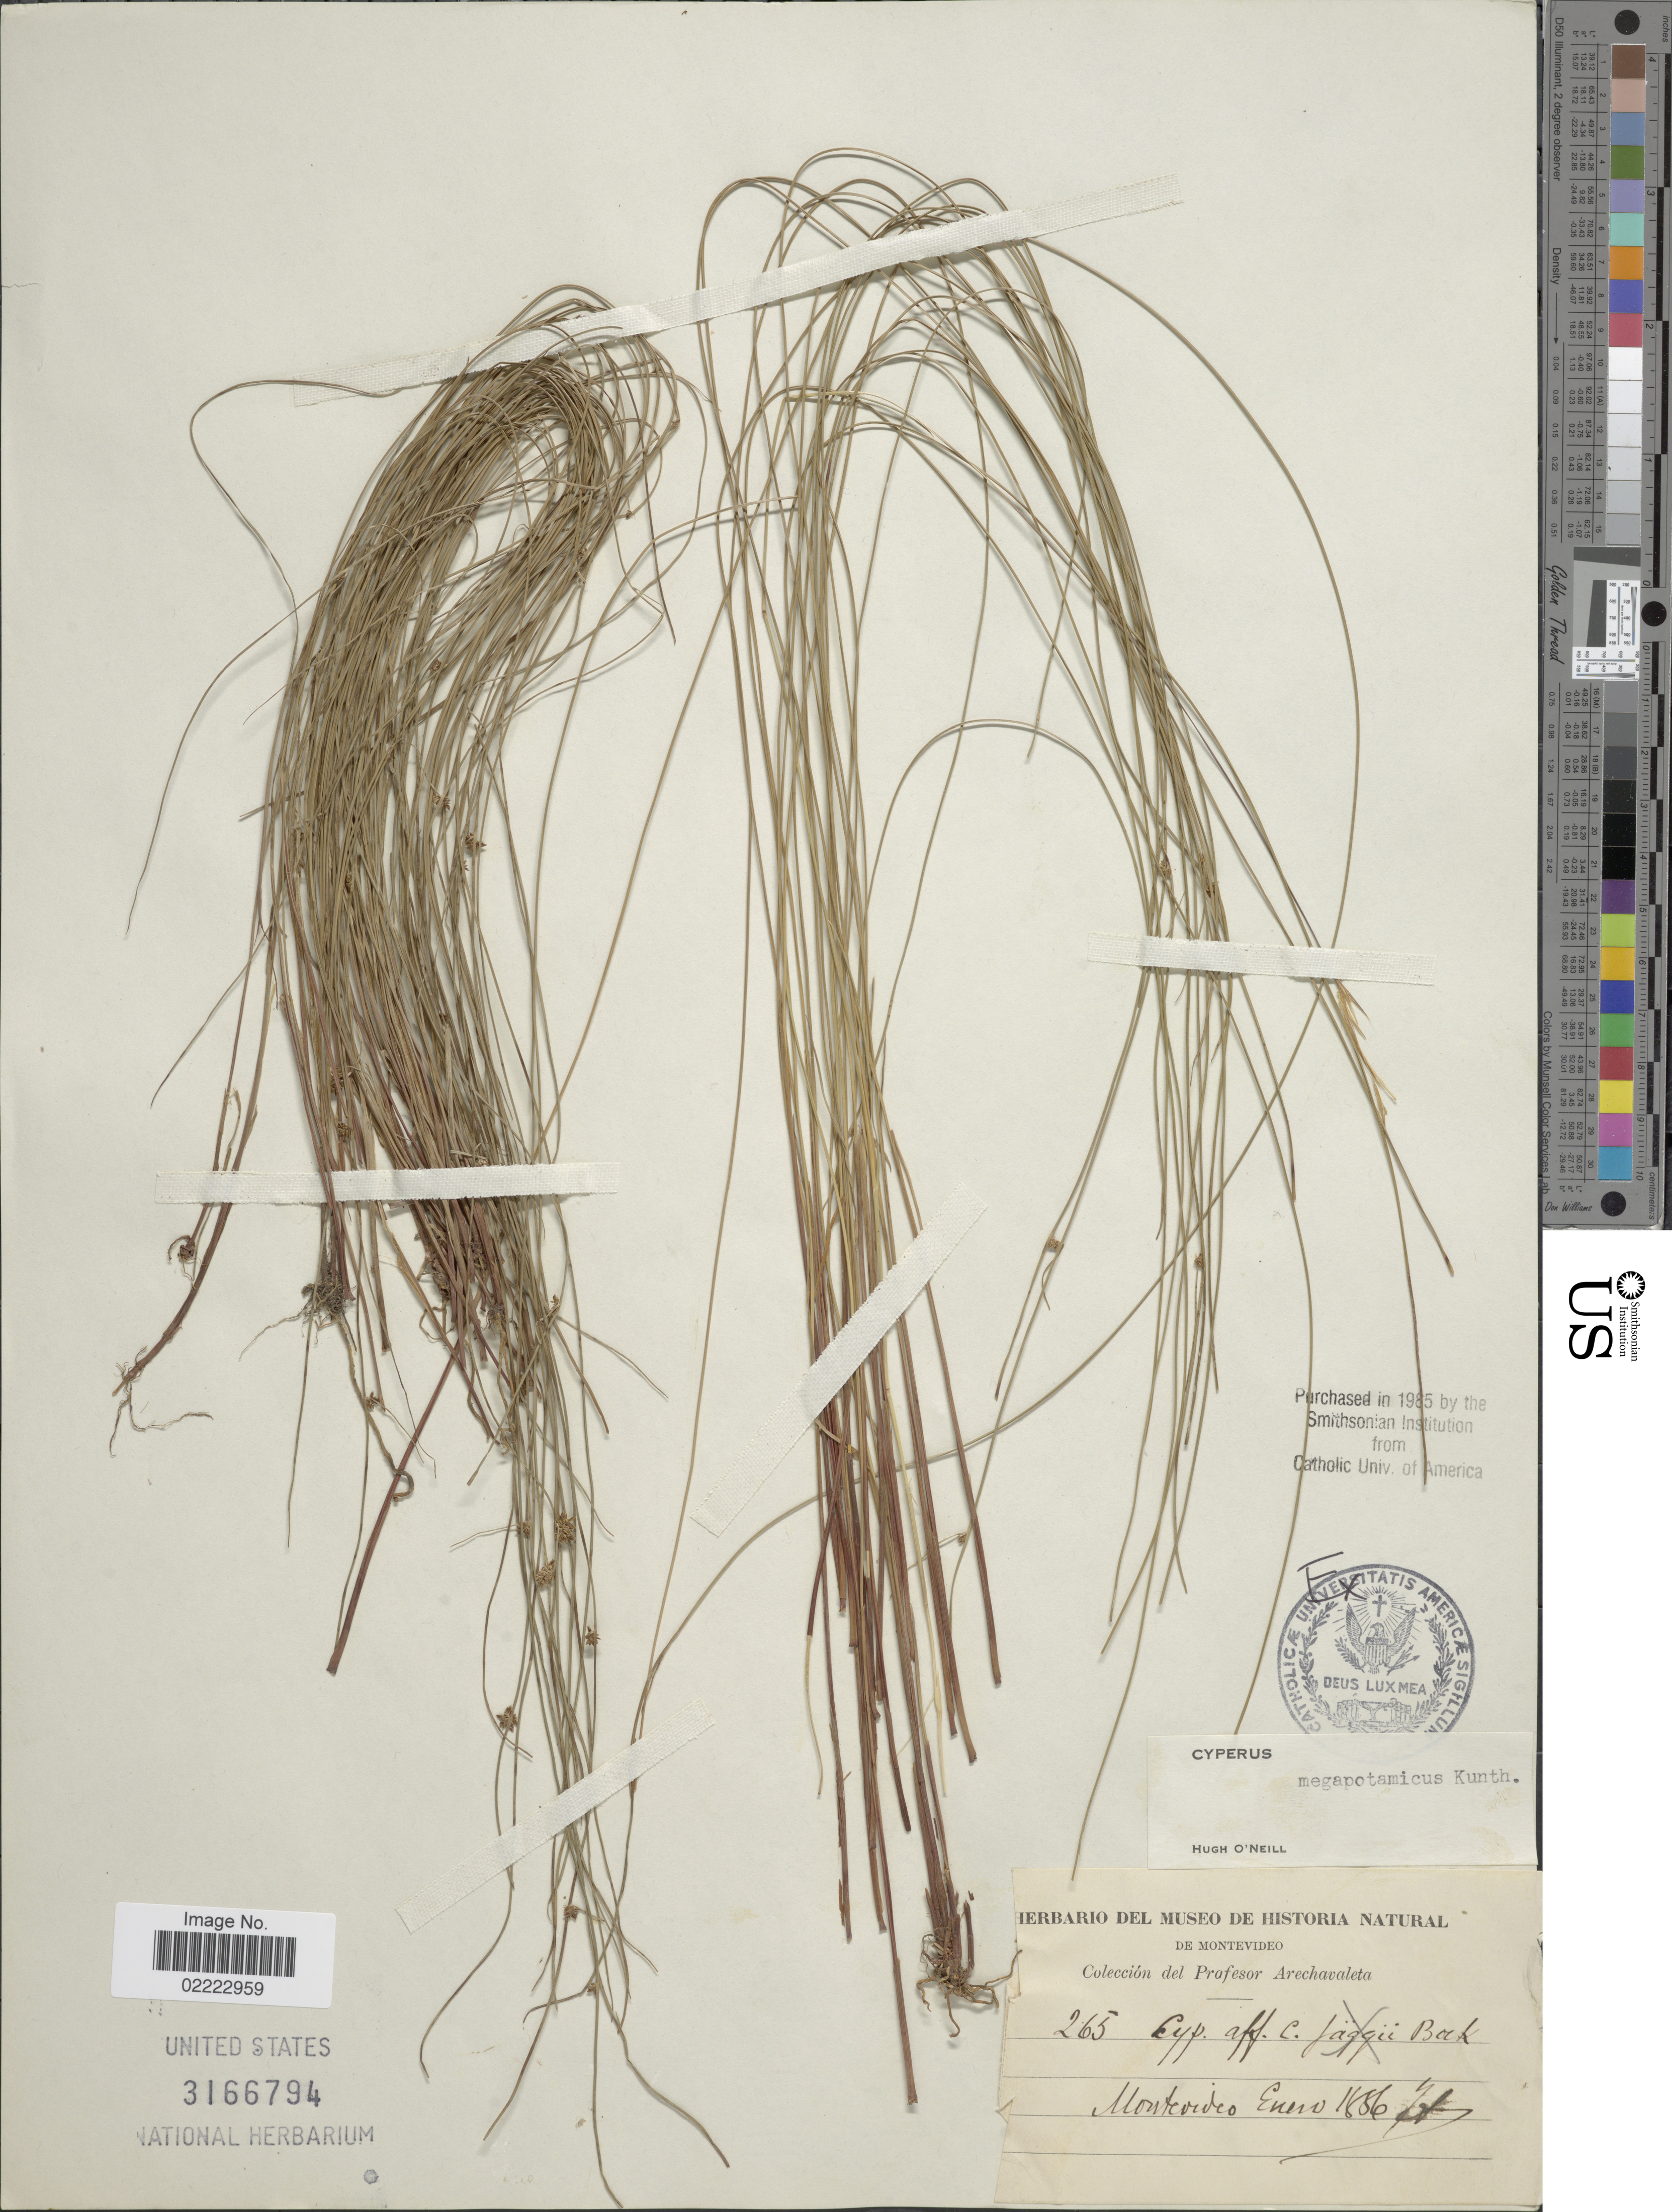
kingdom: Plantae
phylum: Tracheophyta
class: Liliopsida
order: Poales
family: Cyperaceae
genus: Cyperus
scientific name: Cyperus megapotamicus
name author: (A. Dietr.) Kunth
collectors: J. Arechavaleta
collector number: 265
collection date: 1886-01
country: Uruguay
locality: Montevideo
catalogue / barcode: US 3166794